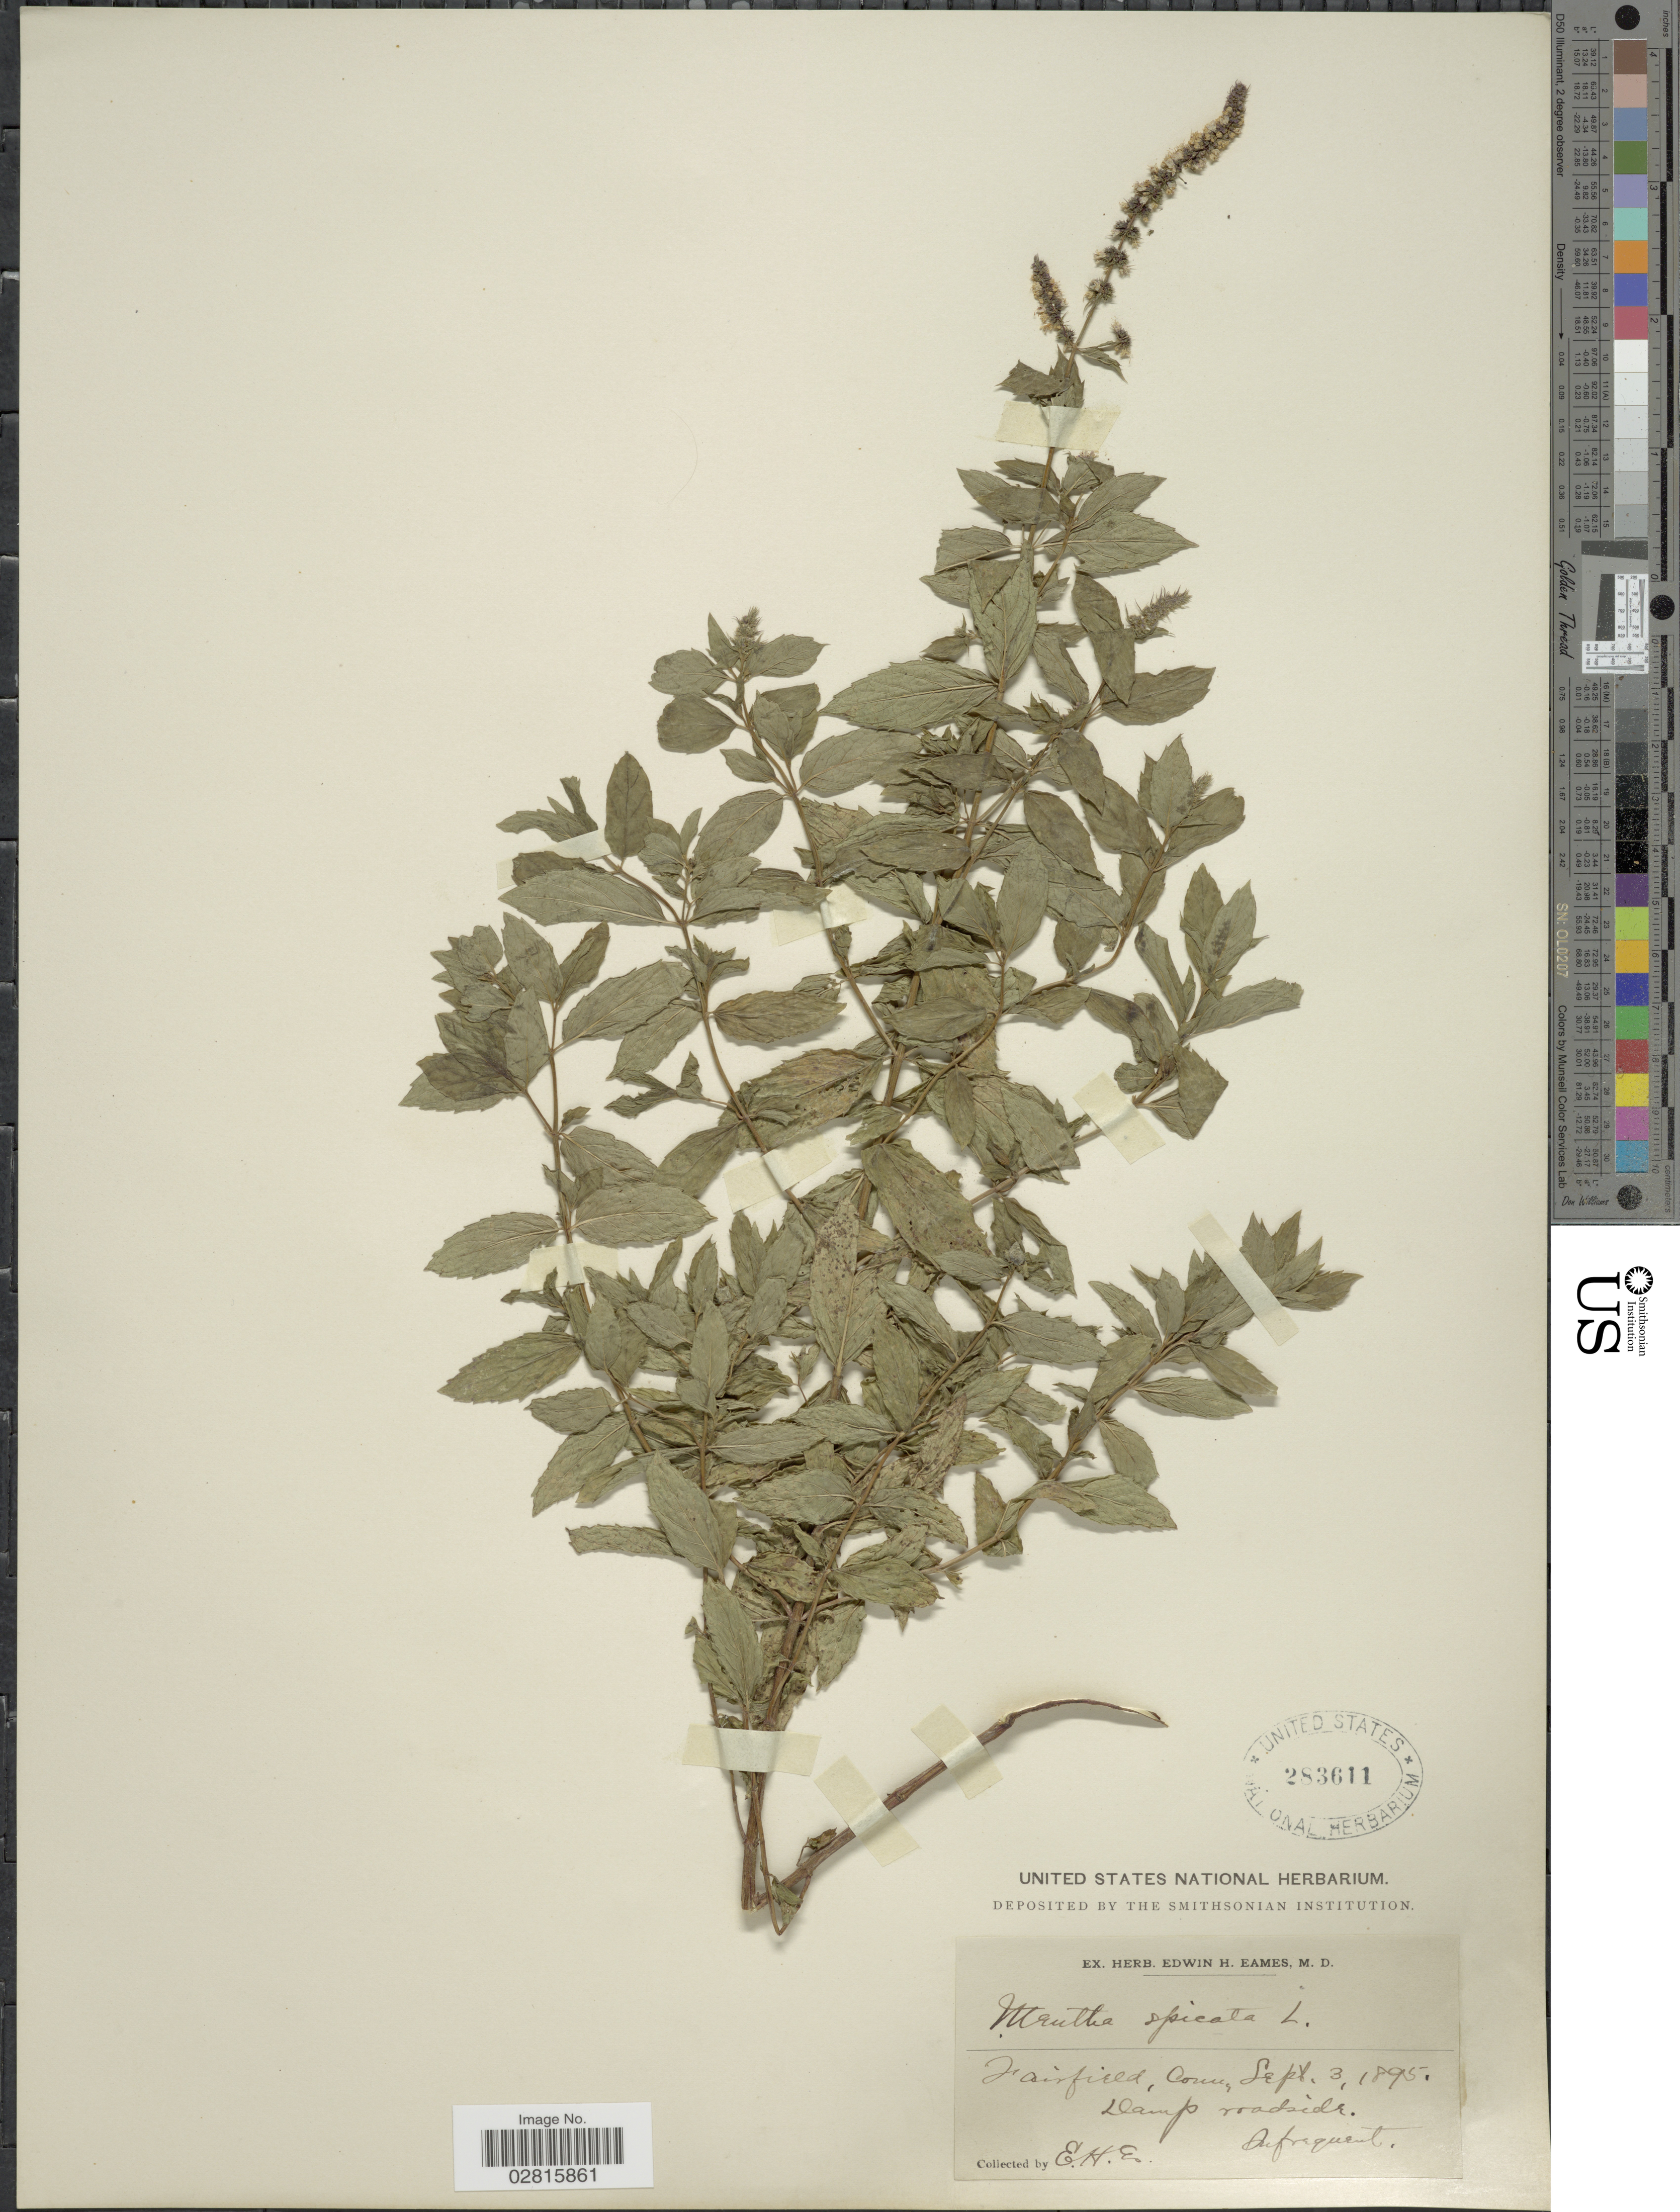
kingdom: Plantae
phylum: Tracheophyta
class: Magnoliopsida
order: Lamiales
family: Lamiaceae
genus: Mentha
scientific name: Mentha spicata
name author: L.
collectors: E. H. Eames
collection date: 1895-09-03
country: United States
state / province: Connecticut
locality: Fairfield, Conn.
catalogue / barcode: US 283611